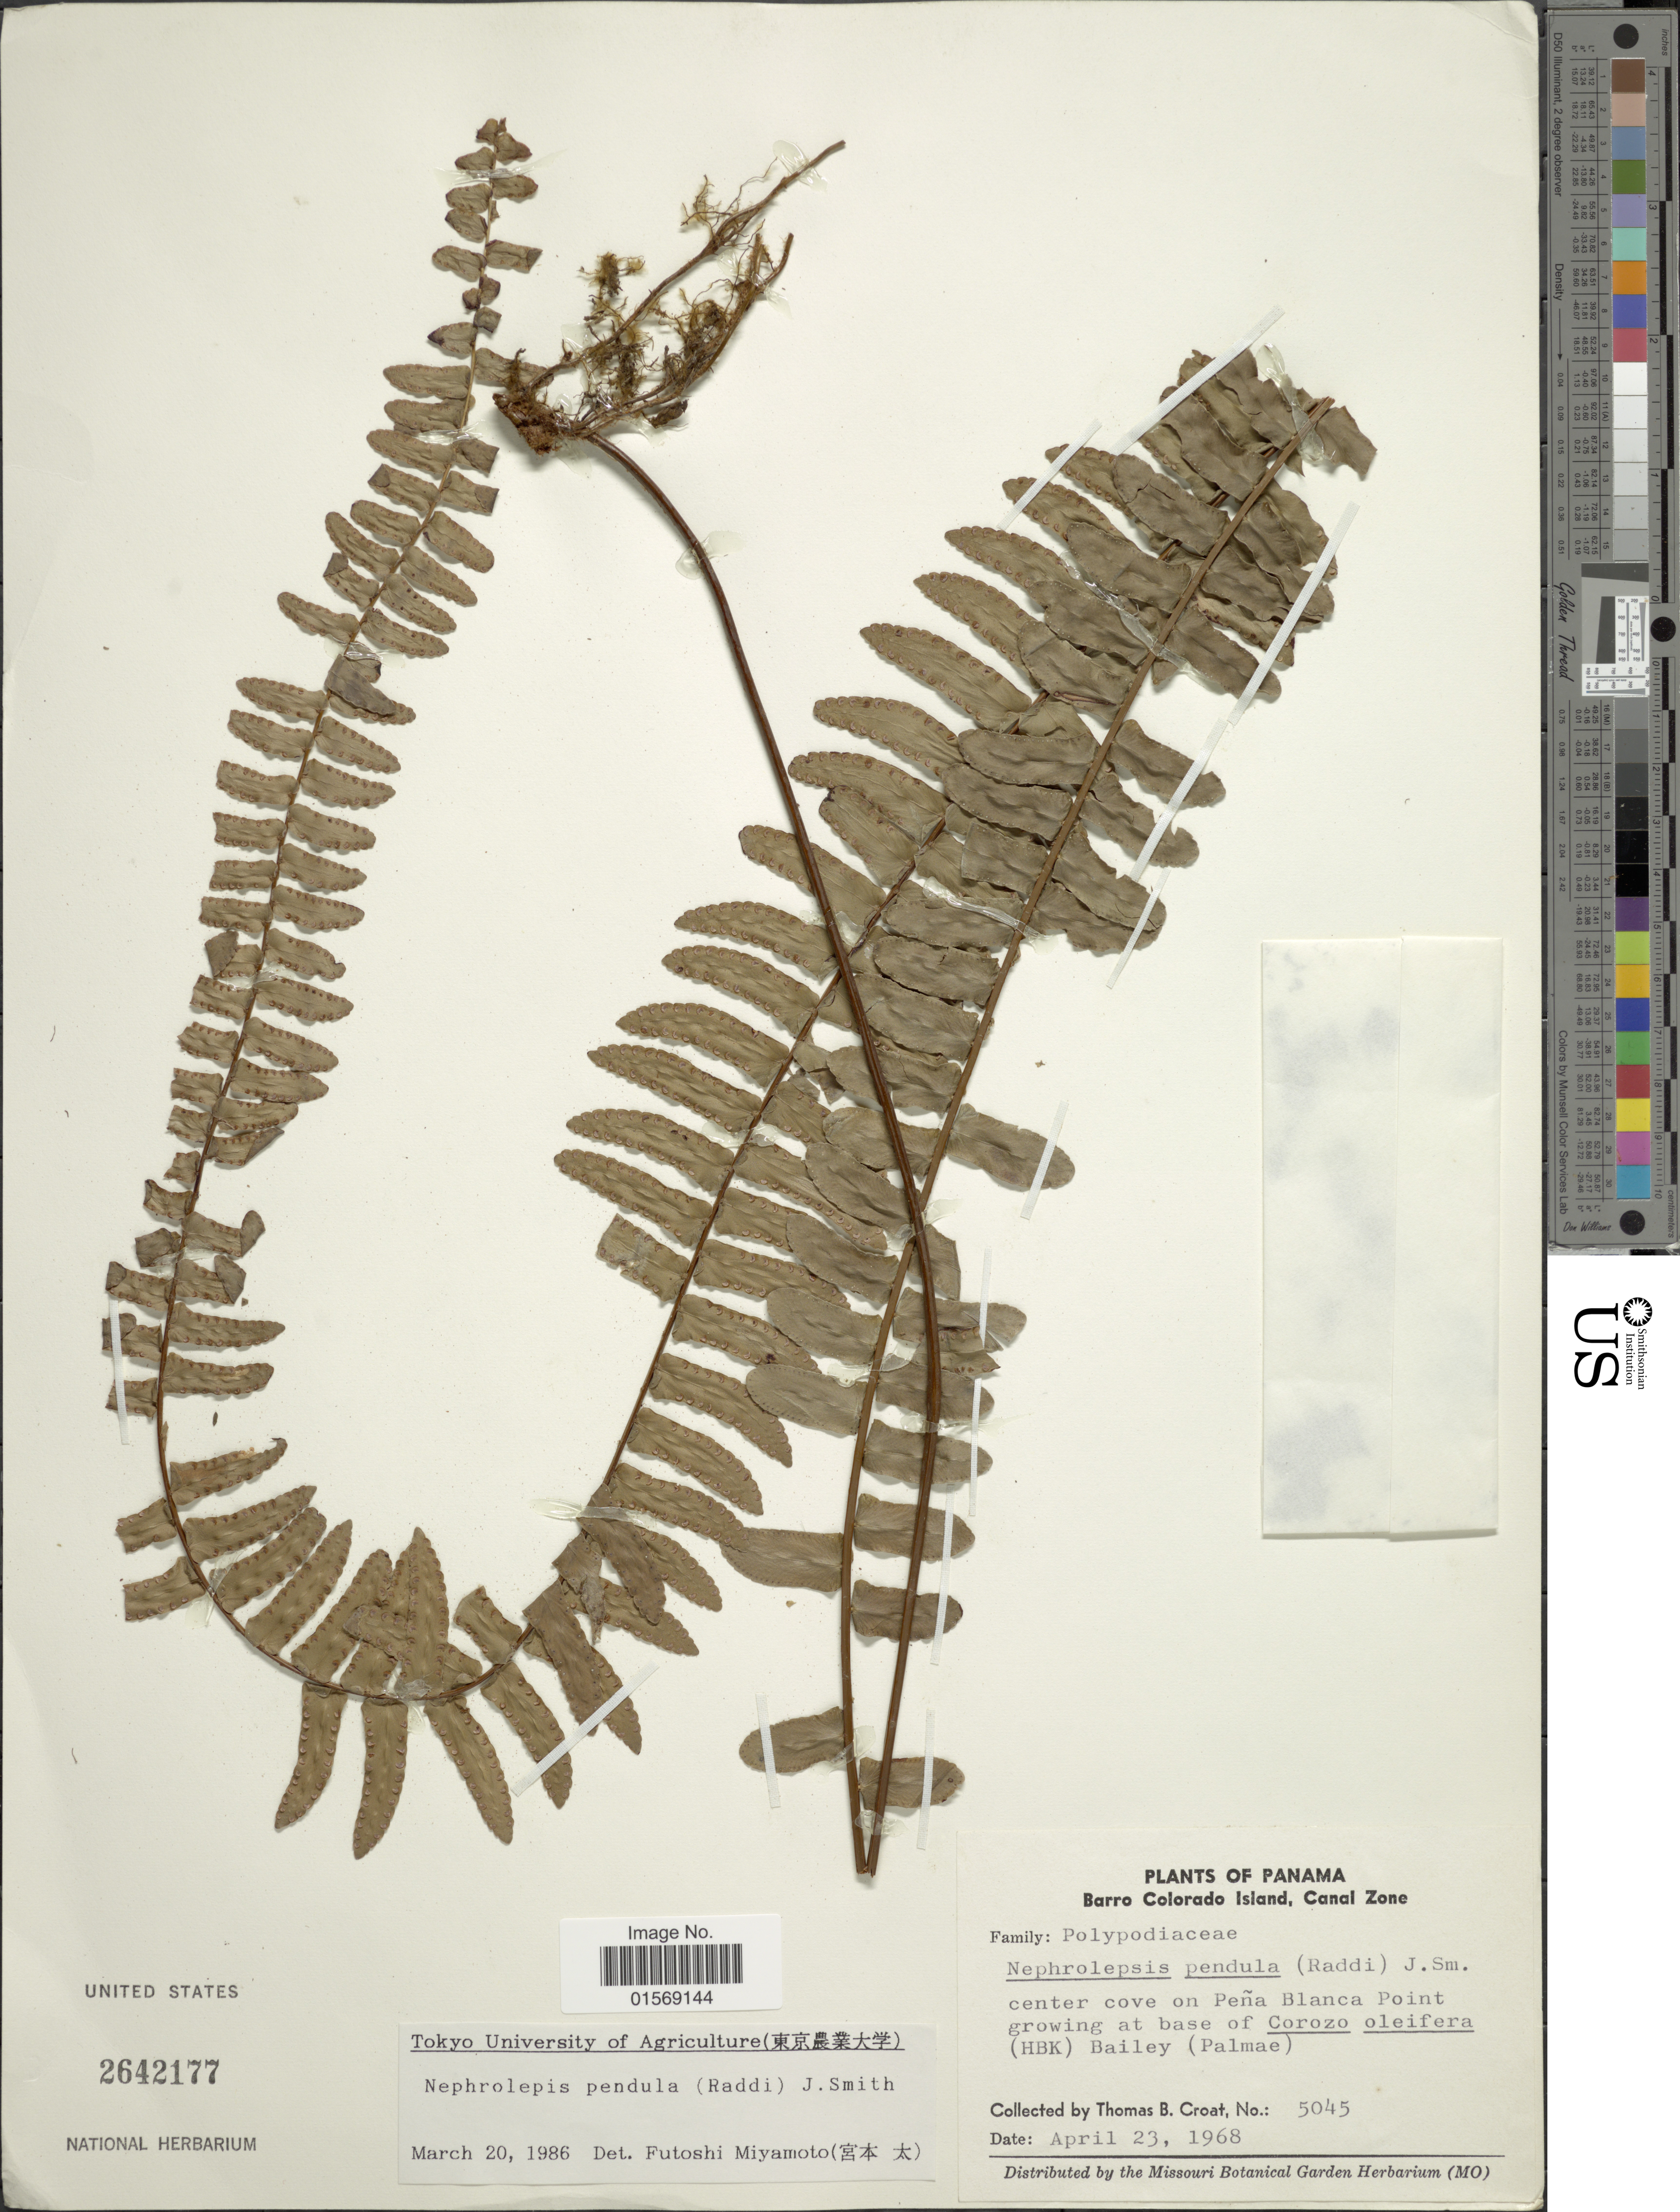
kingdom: Plantae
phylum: Tracheophyta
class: Polypodiopsida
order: Polypodiales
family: Nephrolepidaceae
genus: Nephrolepis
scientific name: Nephrolepis pendula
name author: (Raddi) J. Sm.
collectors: T. B. Croat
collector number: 5045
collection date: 1968-04-23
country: Panama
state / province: Panamá Oeste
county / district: Canal Zone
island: Barro Colorado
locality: Panama, Barro Colorado, Canal Zone. Center cove on Pena Blanca Point.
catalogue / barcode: US 2642177